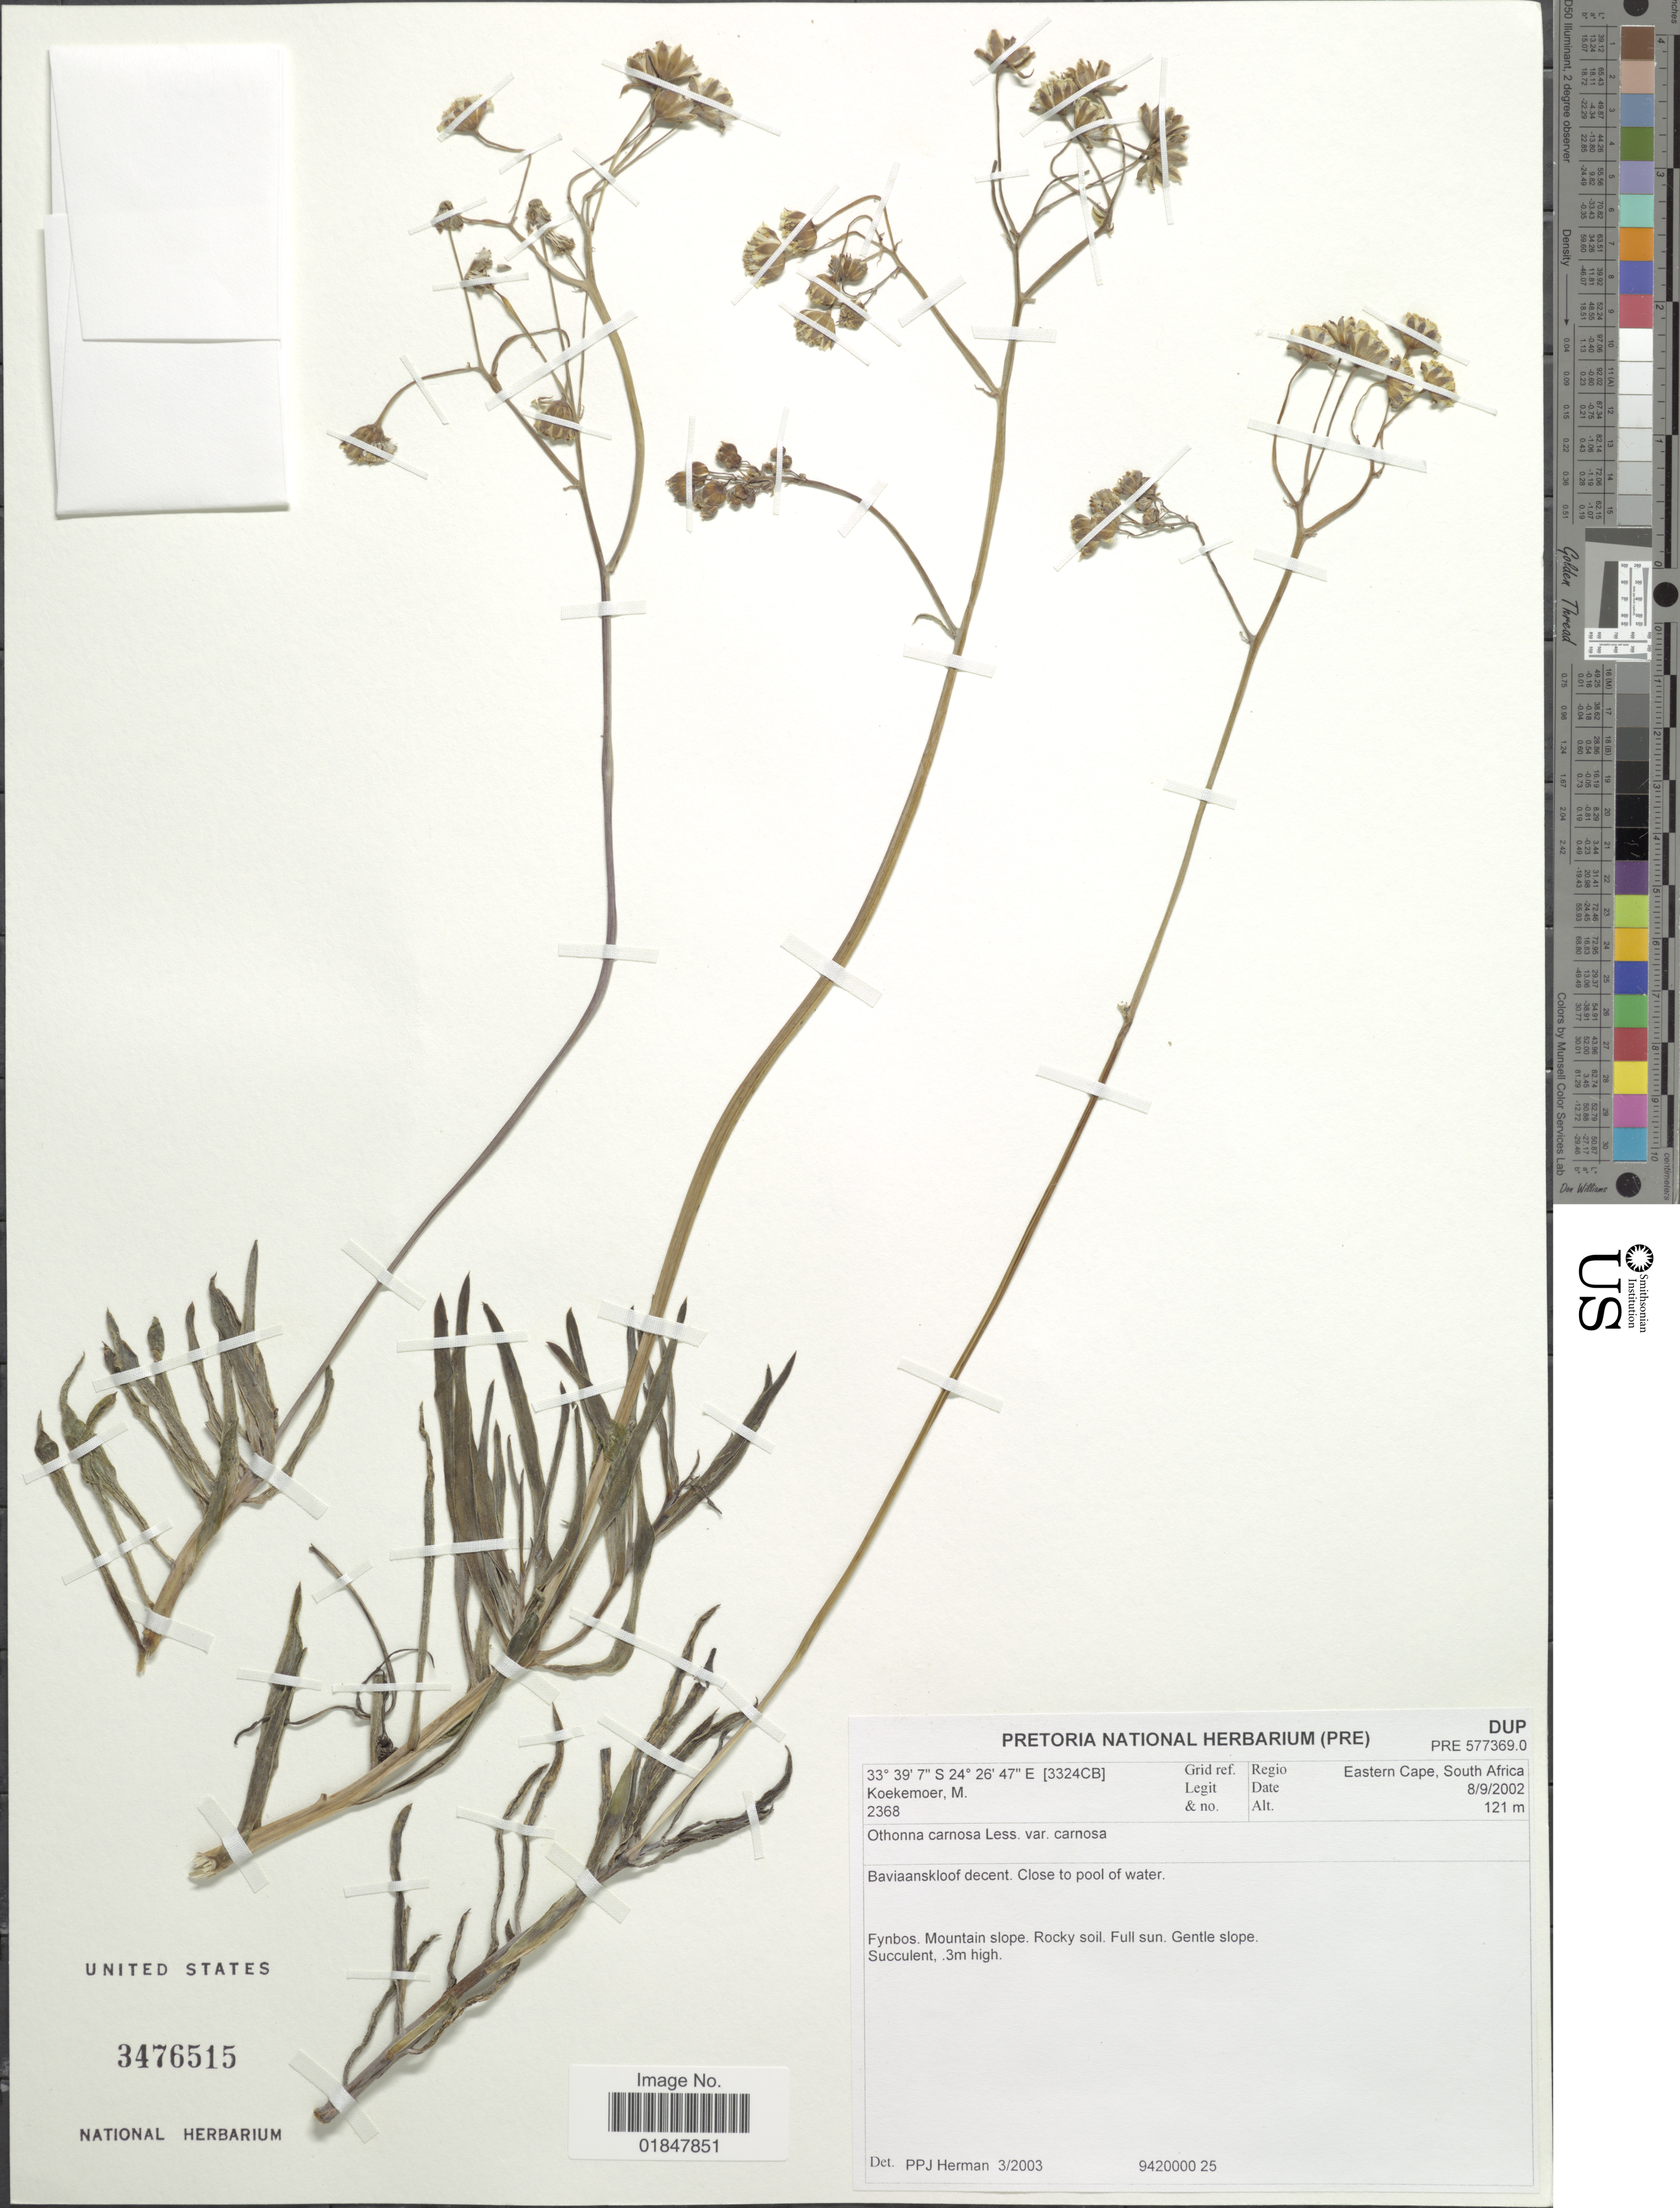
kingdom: Plantae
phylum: Tracheophyta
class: Magnoliopsida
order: Asterales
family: Asteraceae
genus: Othonna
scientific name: Othonna carnosa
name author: Less.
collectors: M. Koekemoer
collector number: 2368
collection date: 2002-09-08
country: South Africa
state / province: Eastern Cape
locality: Baviaanskloof decent. Close to pool of water (3324CB)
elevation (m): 121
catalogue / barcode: US 3476515